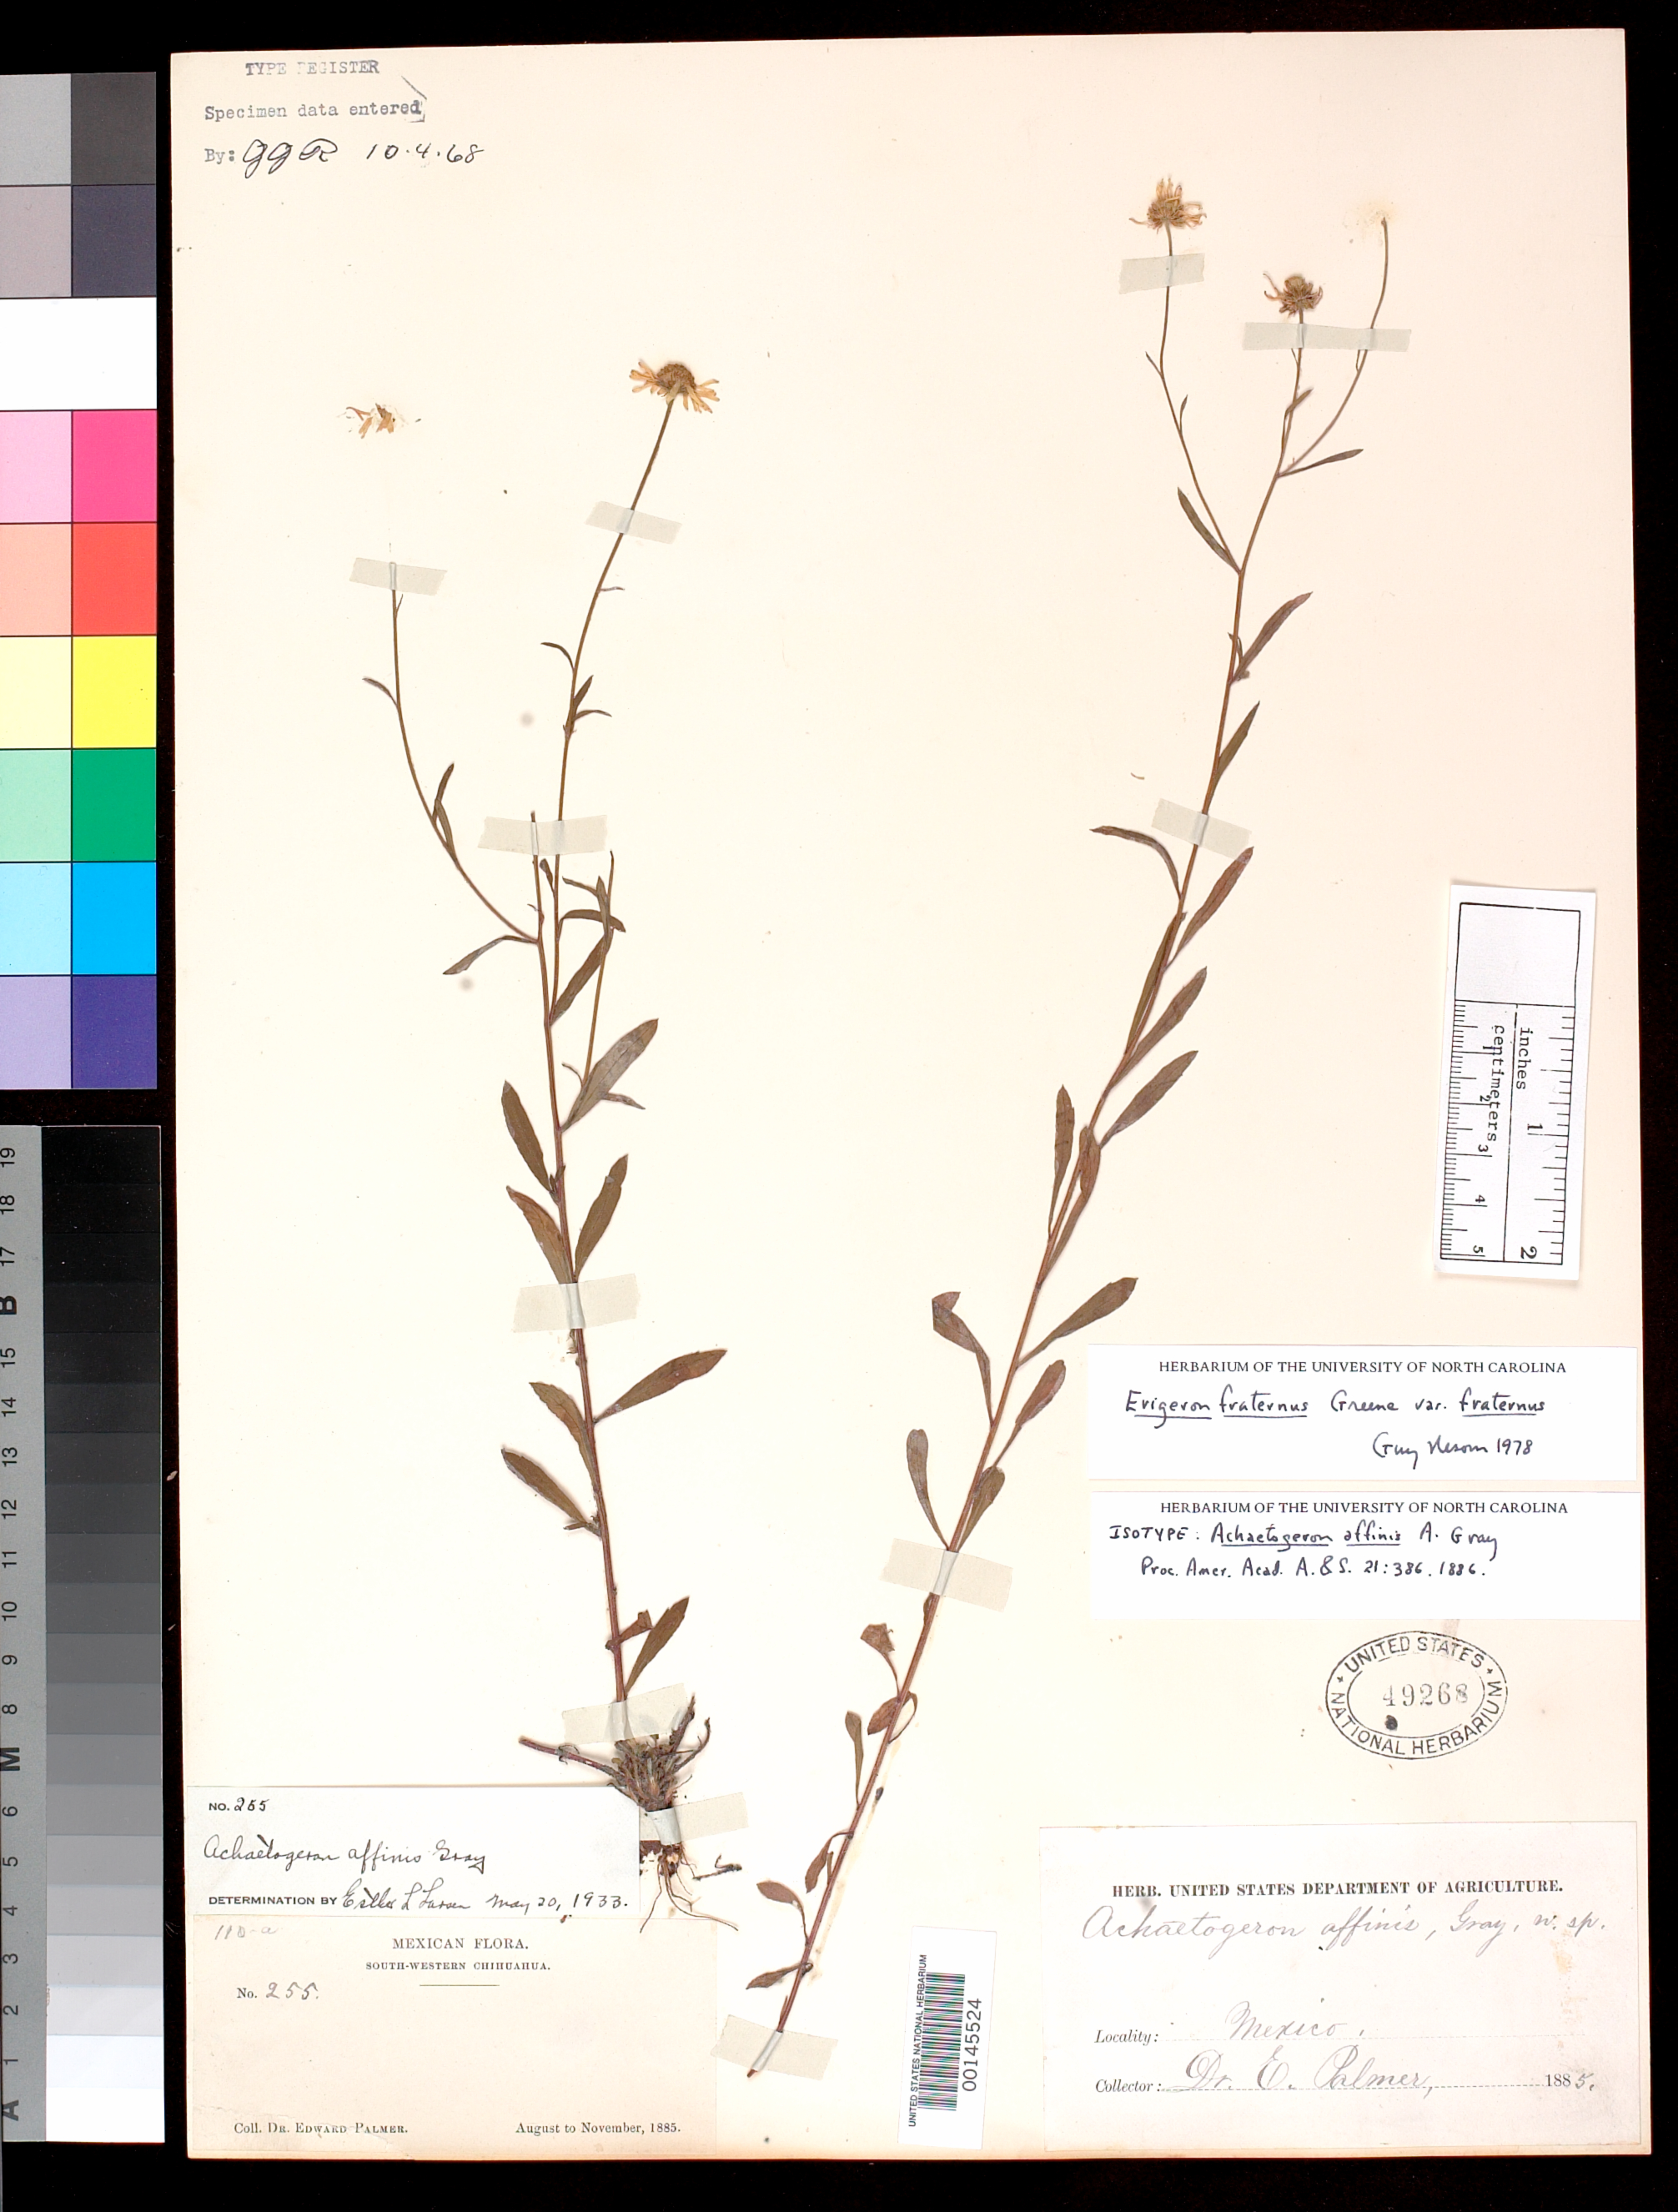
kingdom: Plantae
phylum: Tracheophyta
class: Magnoliopsida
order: Asterales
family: Asteraceae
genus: Achaetogeron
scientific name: Achaetogeron affinis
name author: A. Gray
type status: Isotype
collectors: E. Palmer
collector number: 255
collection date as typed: Aug 1885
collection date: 1885-08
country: Mexico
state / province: Chihuahua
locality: Batopilas.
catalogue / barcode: US 49268